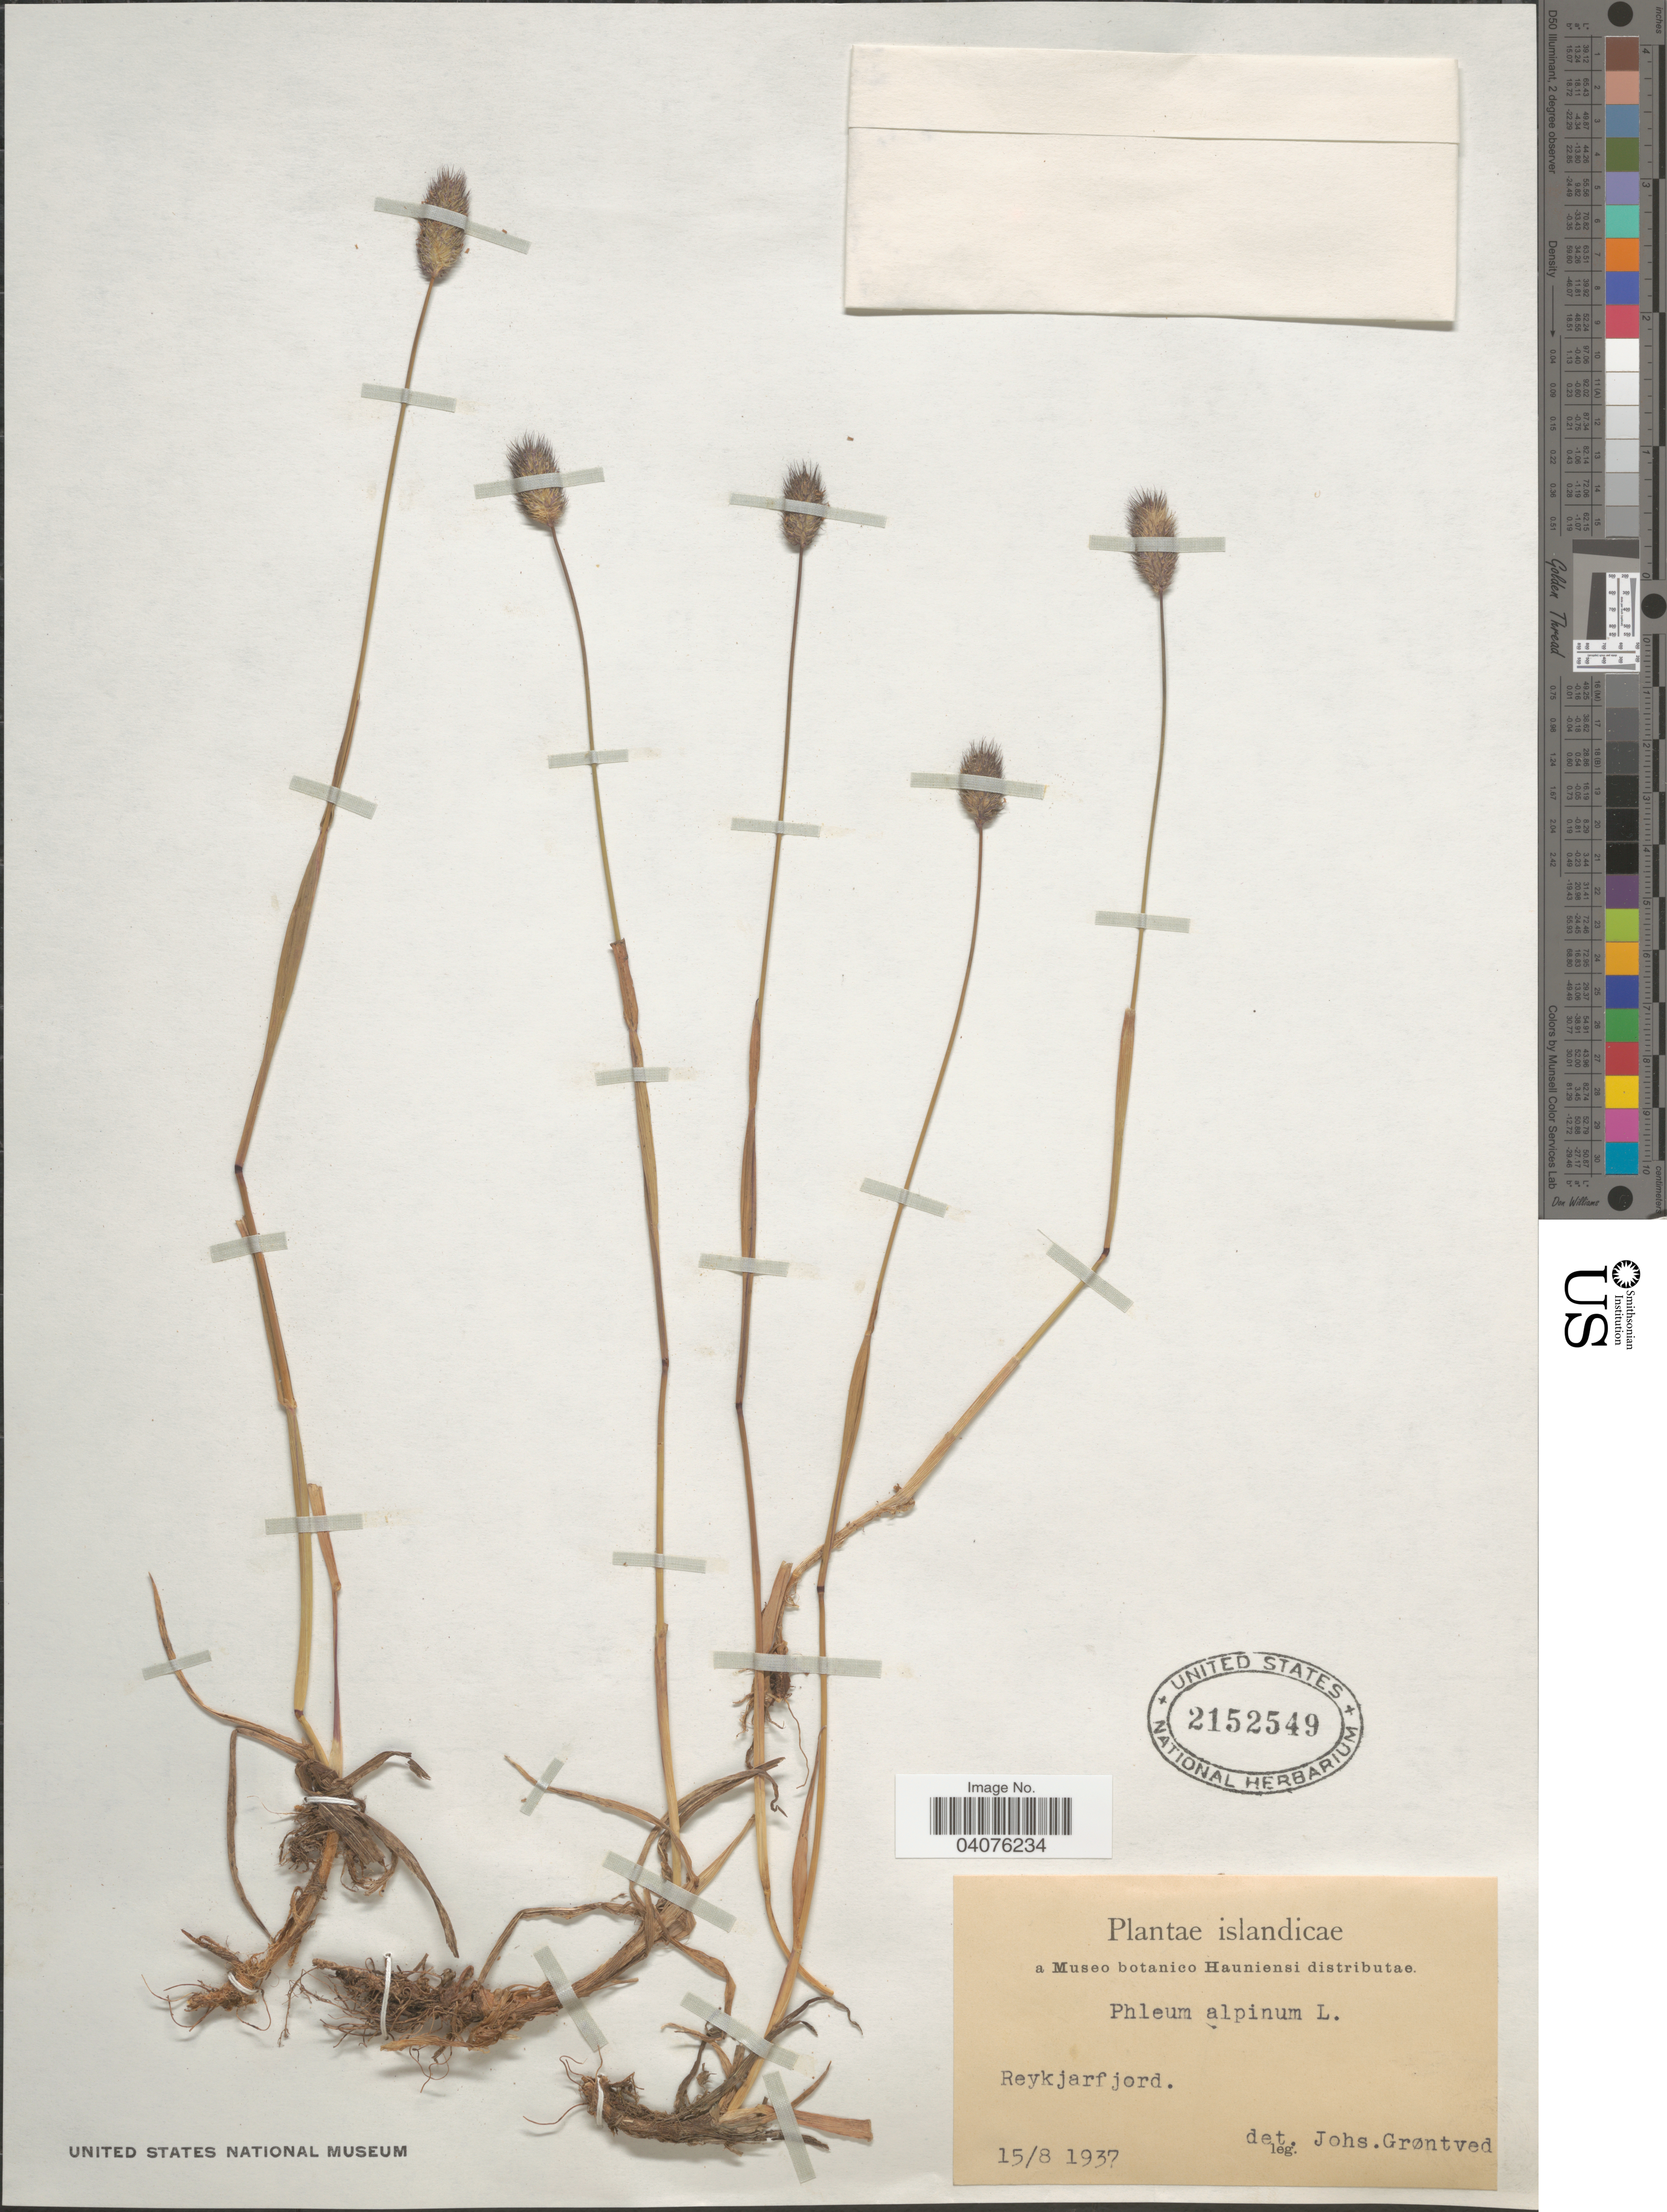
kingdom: Plantae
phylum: Tracheophyta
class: Liliopsida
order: Poales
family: Poaceae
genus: Phleum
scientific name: Phleum alpinum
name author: L.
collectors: J. Grøntved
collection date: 1937-08-15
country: Iceland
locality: Reykjarfjord.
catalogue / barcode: US 2152549